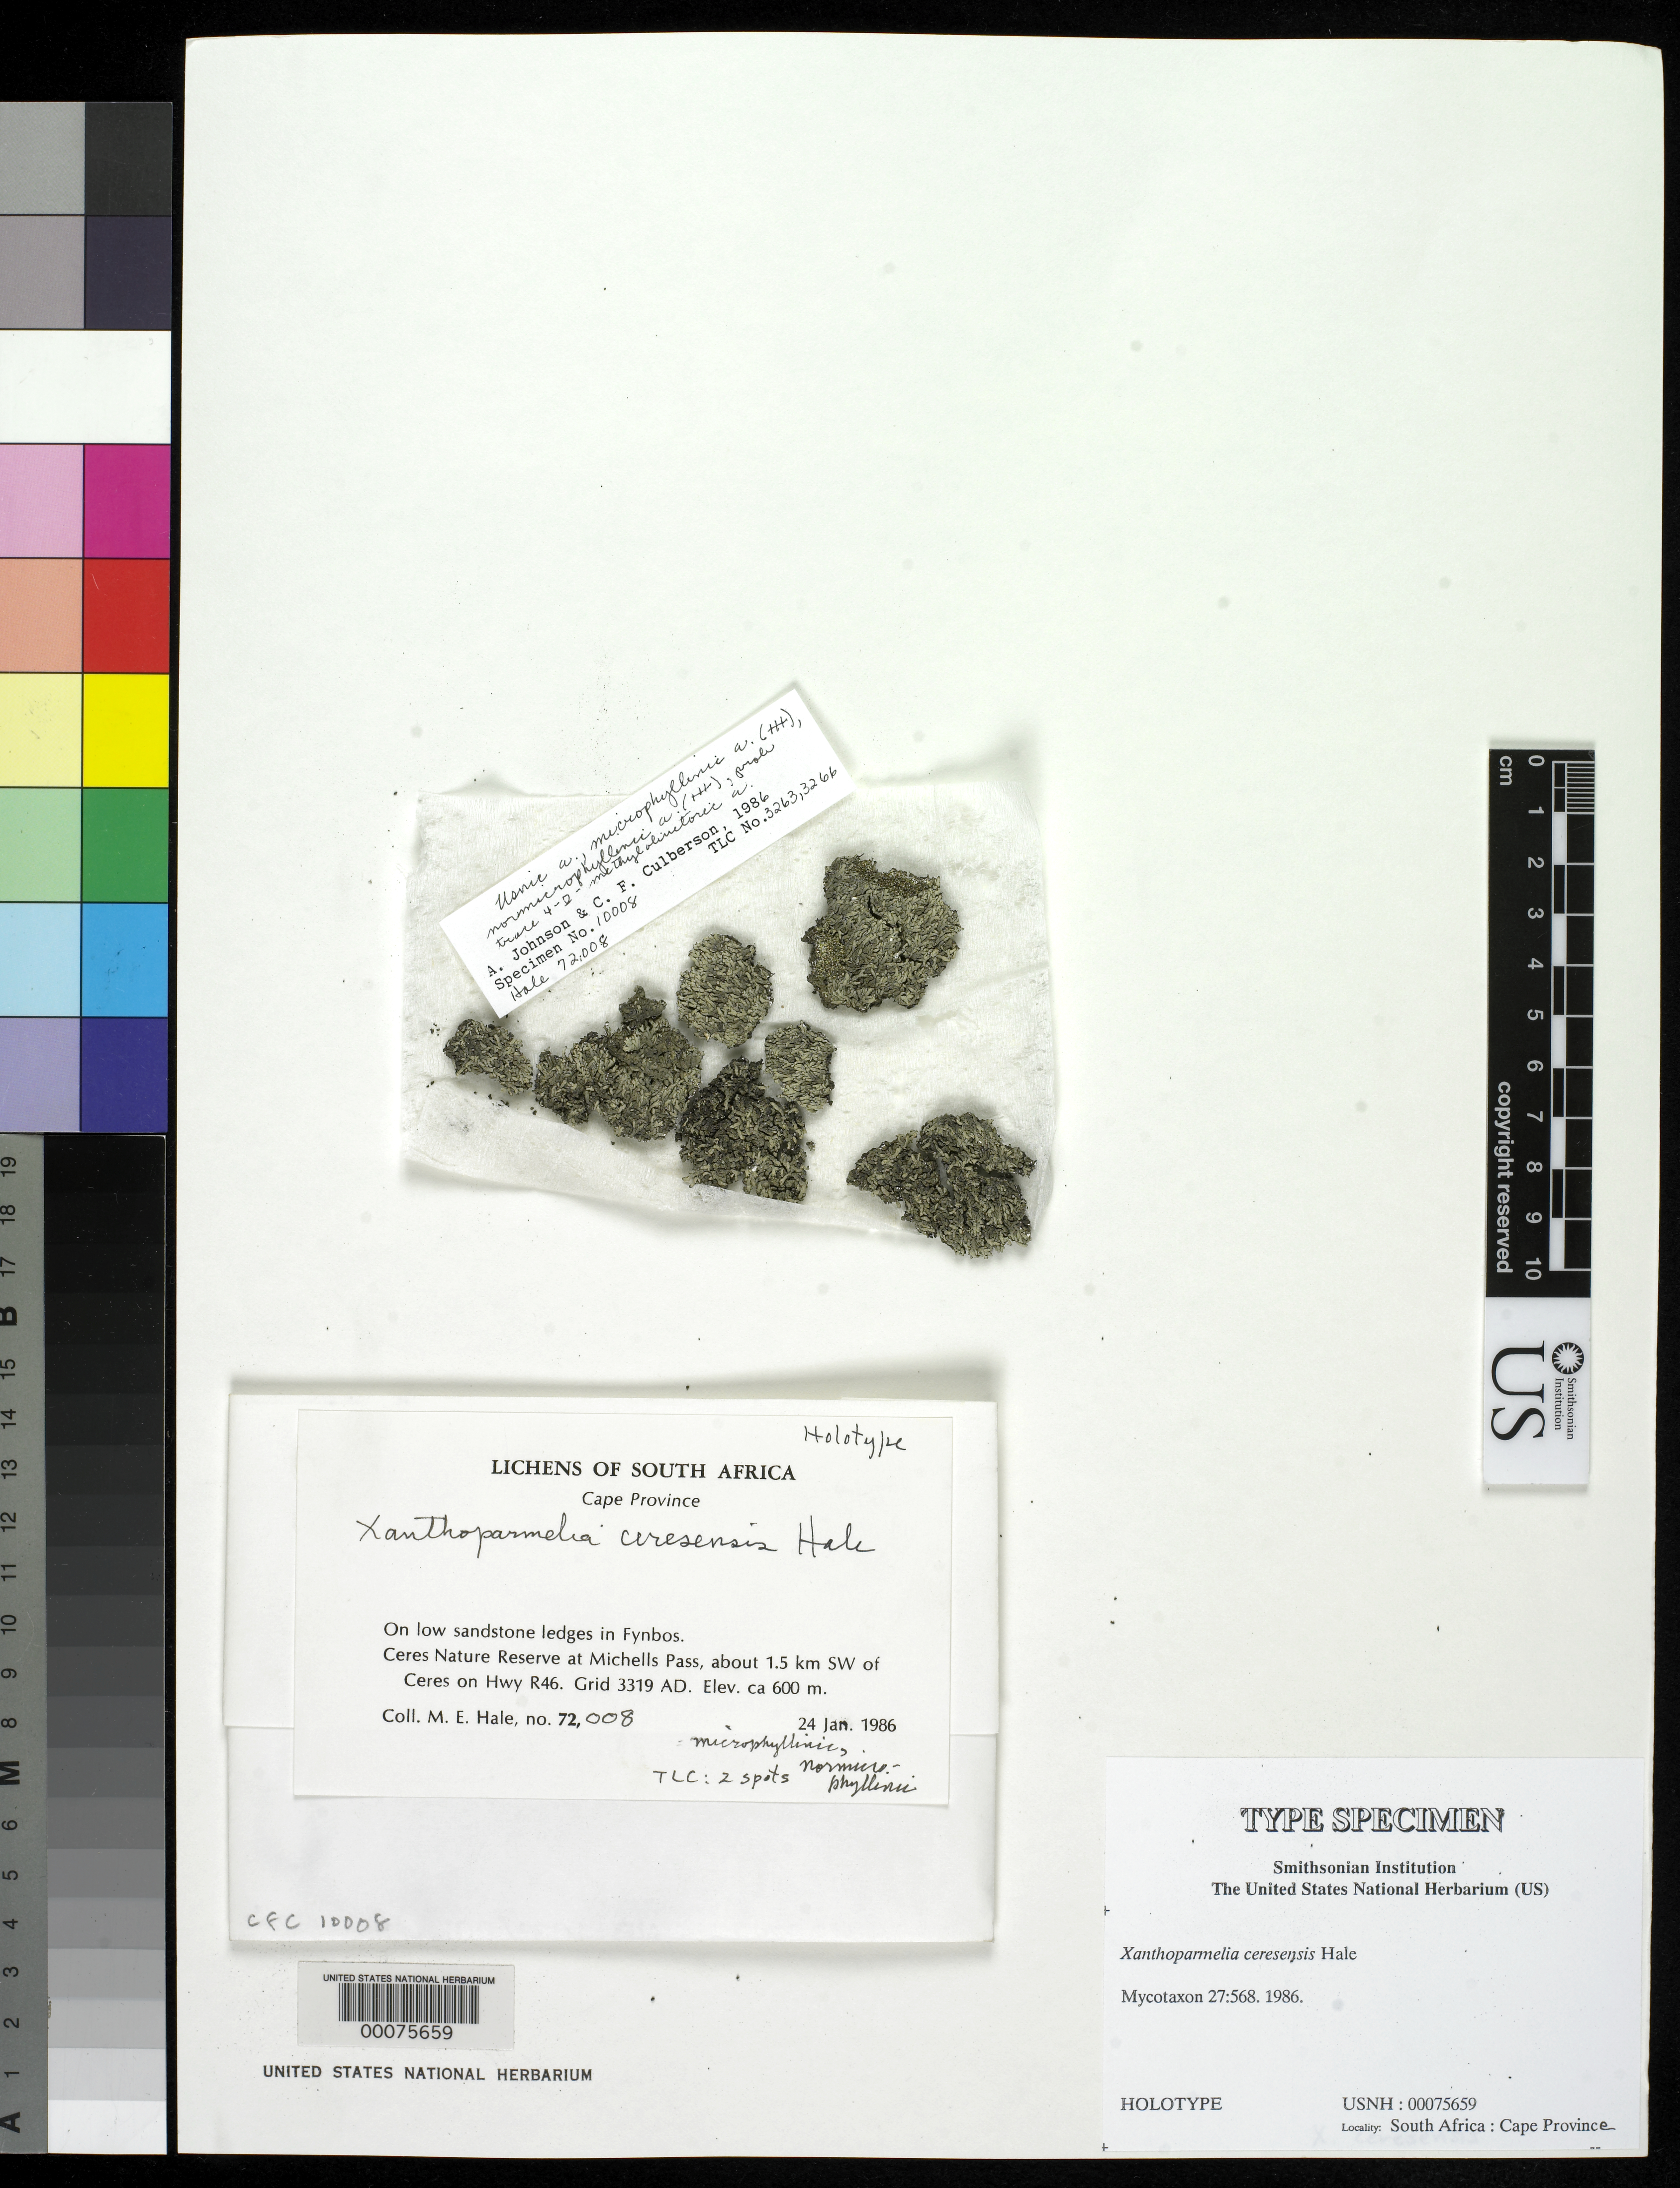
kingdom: Fungi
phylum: Ascomycota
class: Lecanoromycetes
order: Lecanorales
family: Parmeliaceae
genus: Xanthoparmelia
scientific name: Xanthoparmelia ceresensis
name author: Hale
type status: Holotype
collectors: M. Hale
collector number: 72008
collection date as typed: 24 Jan 1986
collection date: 1986-01-24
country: South Africa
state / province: Western Cape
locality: Grid 3319 AD. Ceres Nature Reserve at Michells Pass, ca. 1.5 km SW of Ceres on Hwy R46, on low sandstone ledges in Fynbos.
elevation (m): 600